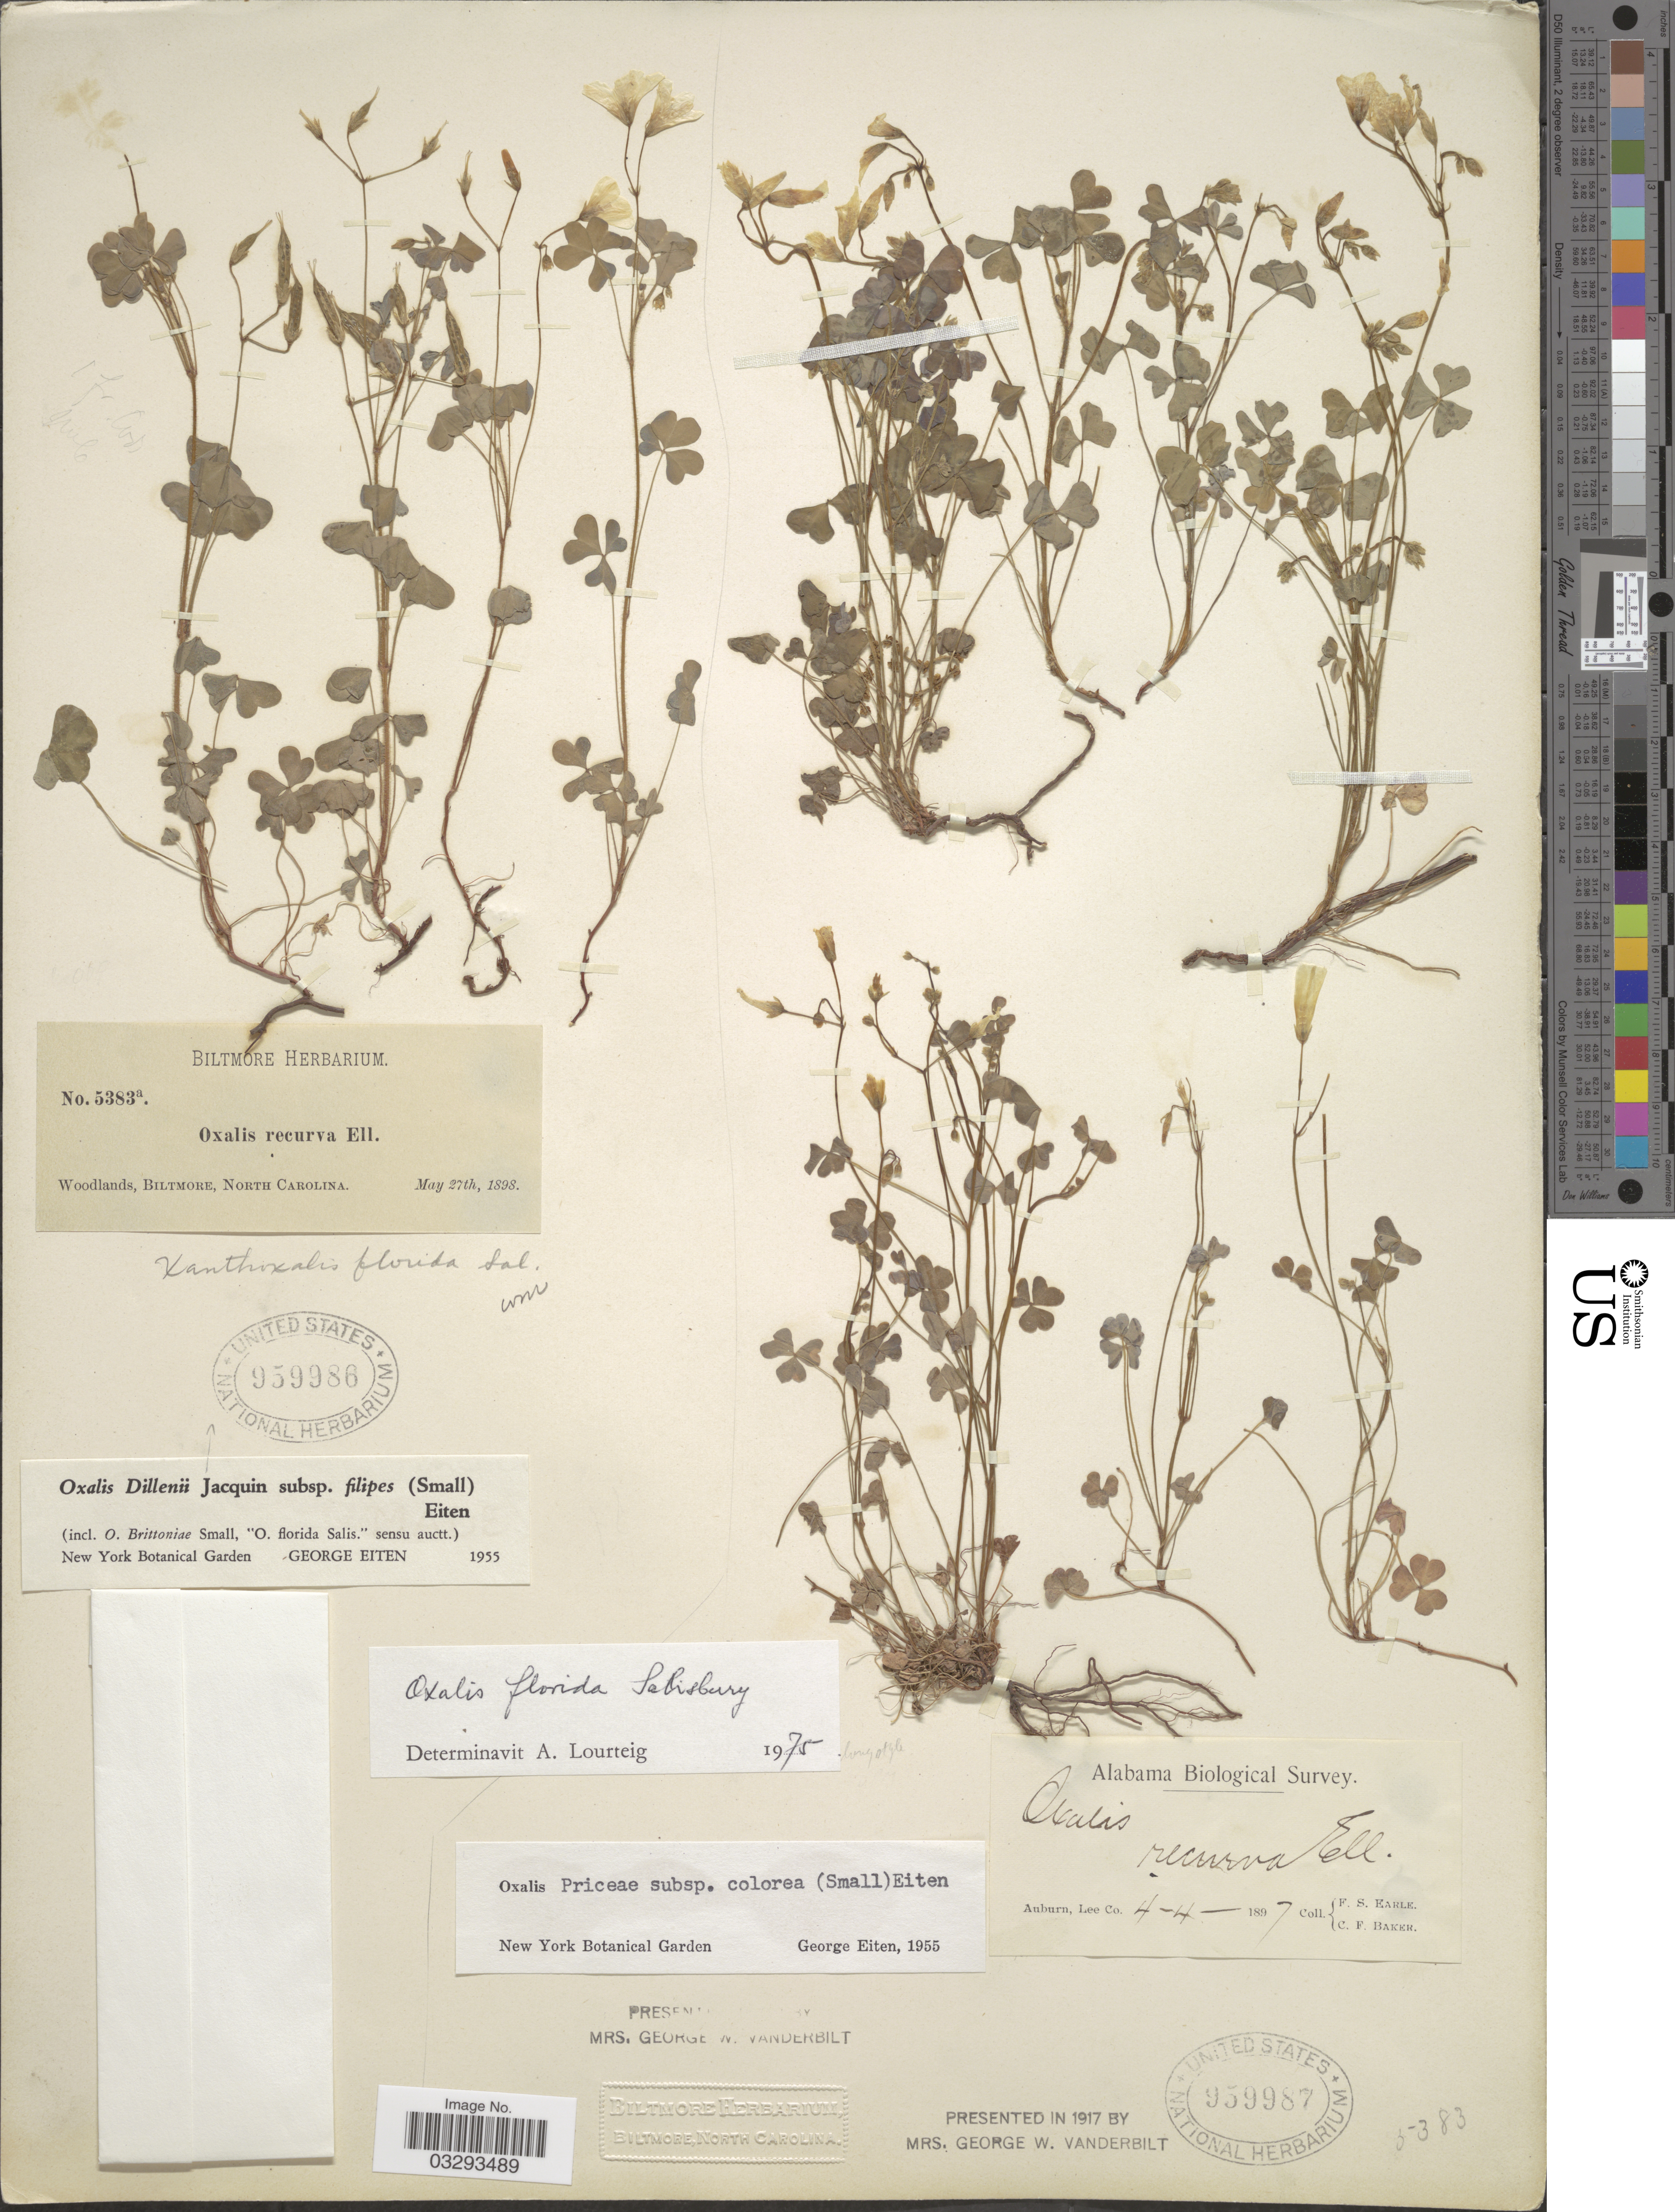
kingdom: Plantae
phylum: Tracheophyta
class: Magnoliopsida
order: Oxalidales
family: Oxalidaceae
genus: Oxalis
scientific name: Oxalis florida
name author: Salisb.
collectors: ex herb. Biltmore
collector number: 5383a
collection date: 1898-05-27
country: United States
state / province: North Carolina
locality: Woodlands, Biltmore.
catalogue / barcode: US 959986